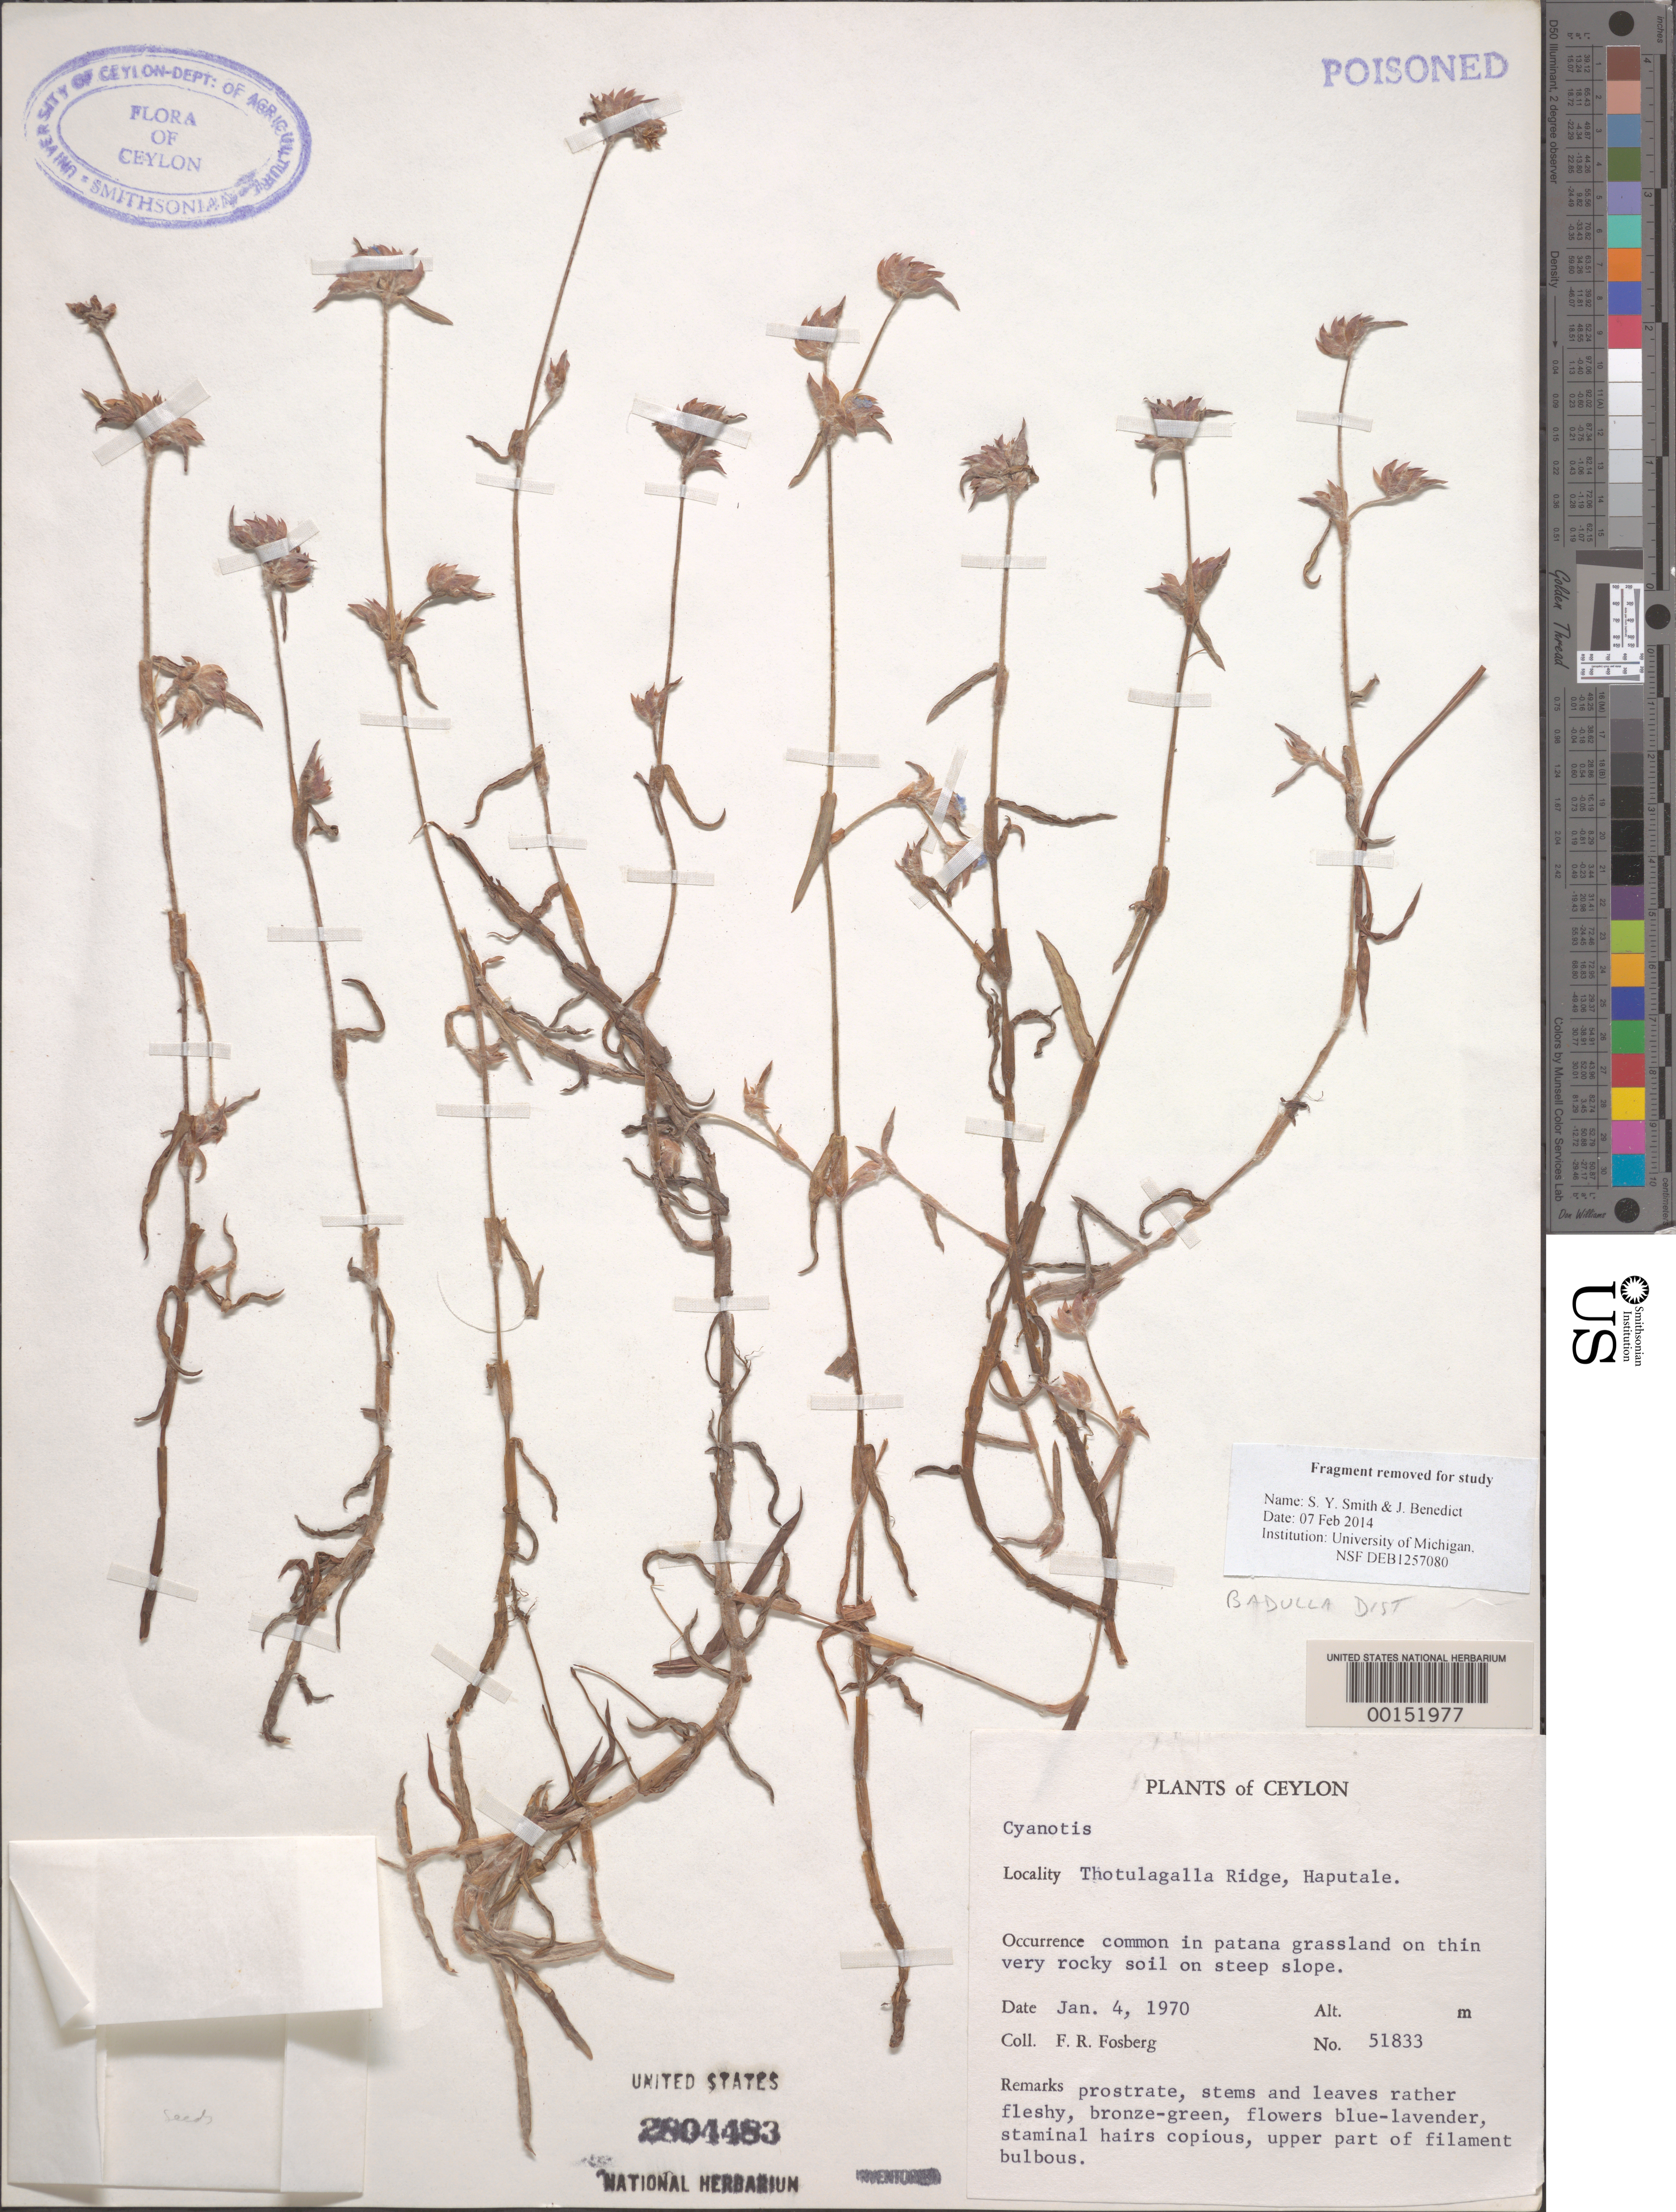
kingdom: Plantae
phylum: Tracheophyta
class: Liliopsida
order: Commelinales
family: Commelinaceae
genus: Cyanotis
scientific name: Cyanotis thwaitesii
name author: Hassk.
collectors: F. R. Fosberg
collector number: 51833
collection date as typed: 04 Jan 1970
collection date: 1970-01-04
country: Sri Lanka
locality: Thotulagalla ridge, khaputale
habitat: Patana grassland, thin rocky soil; steep slope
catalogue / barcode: US 2804483